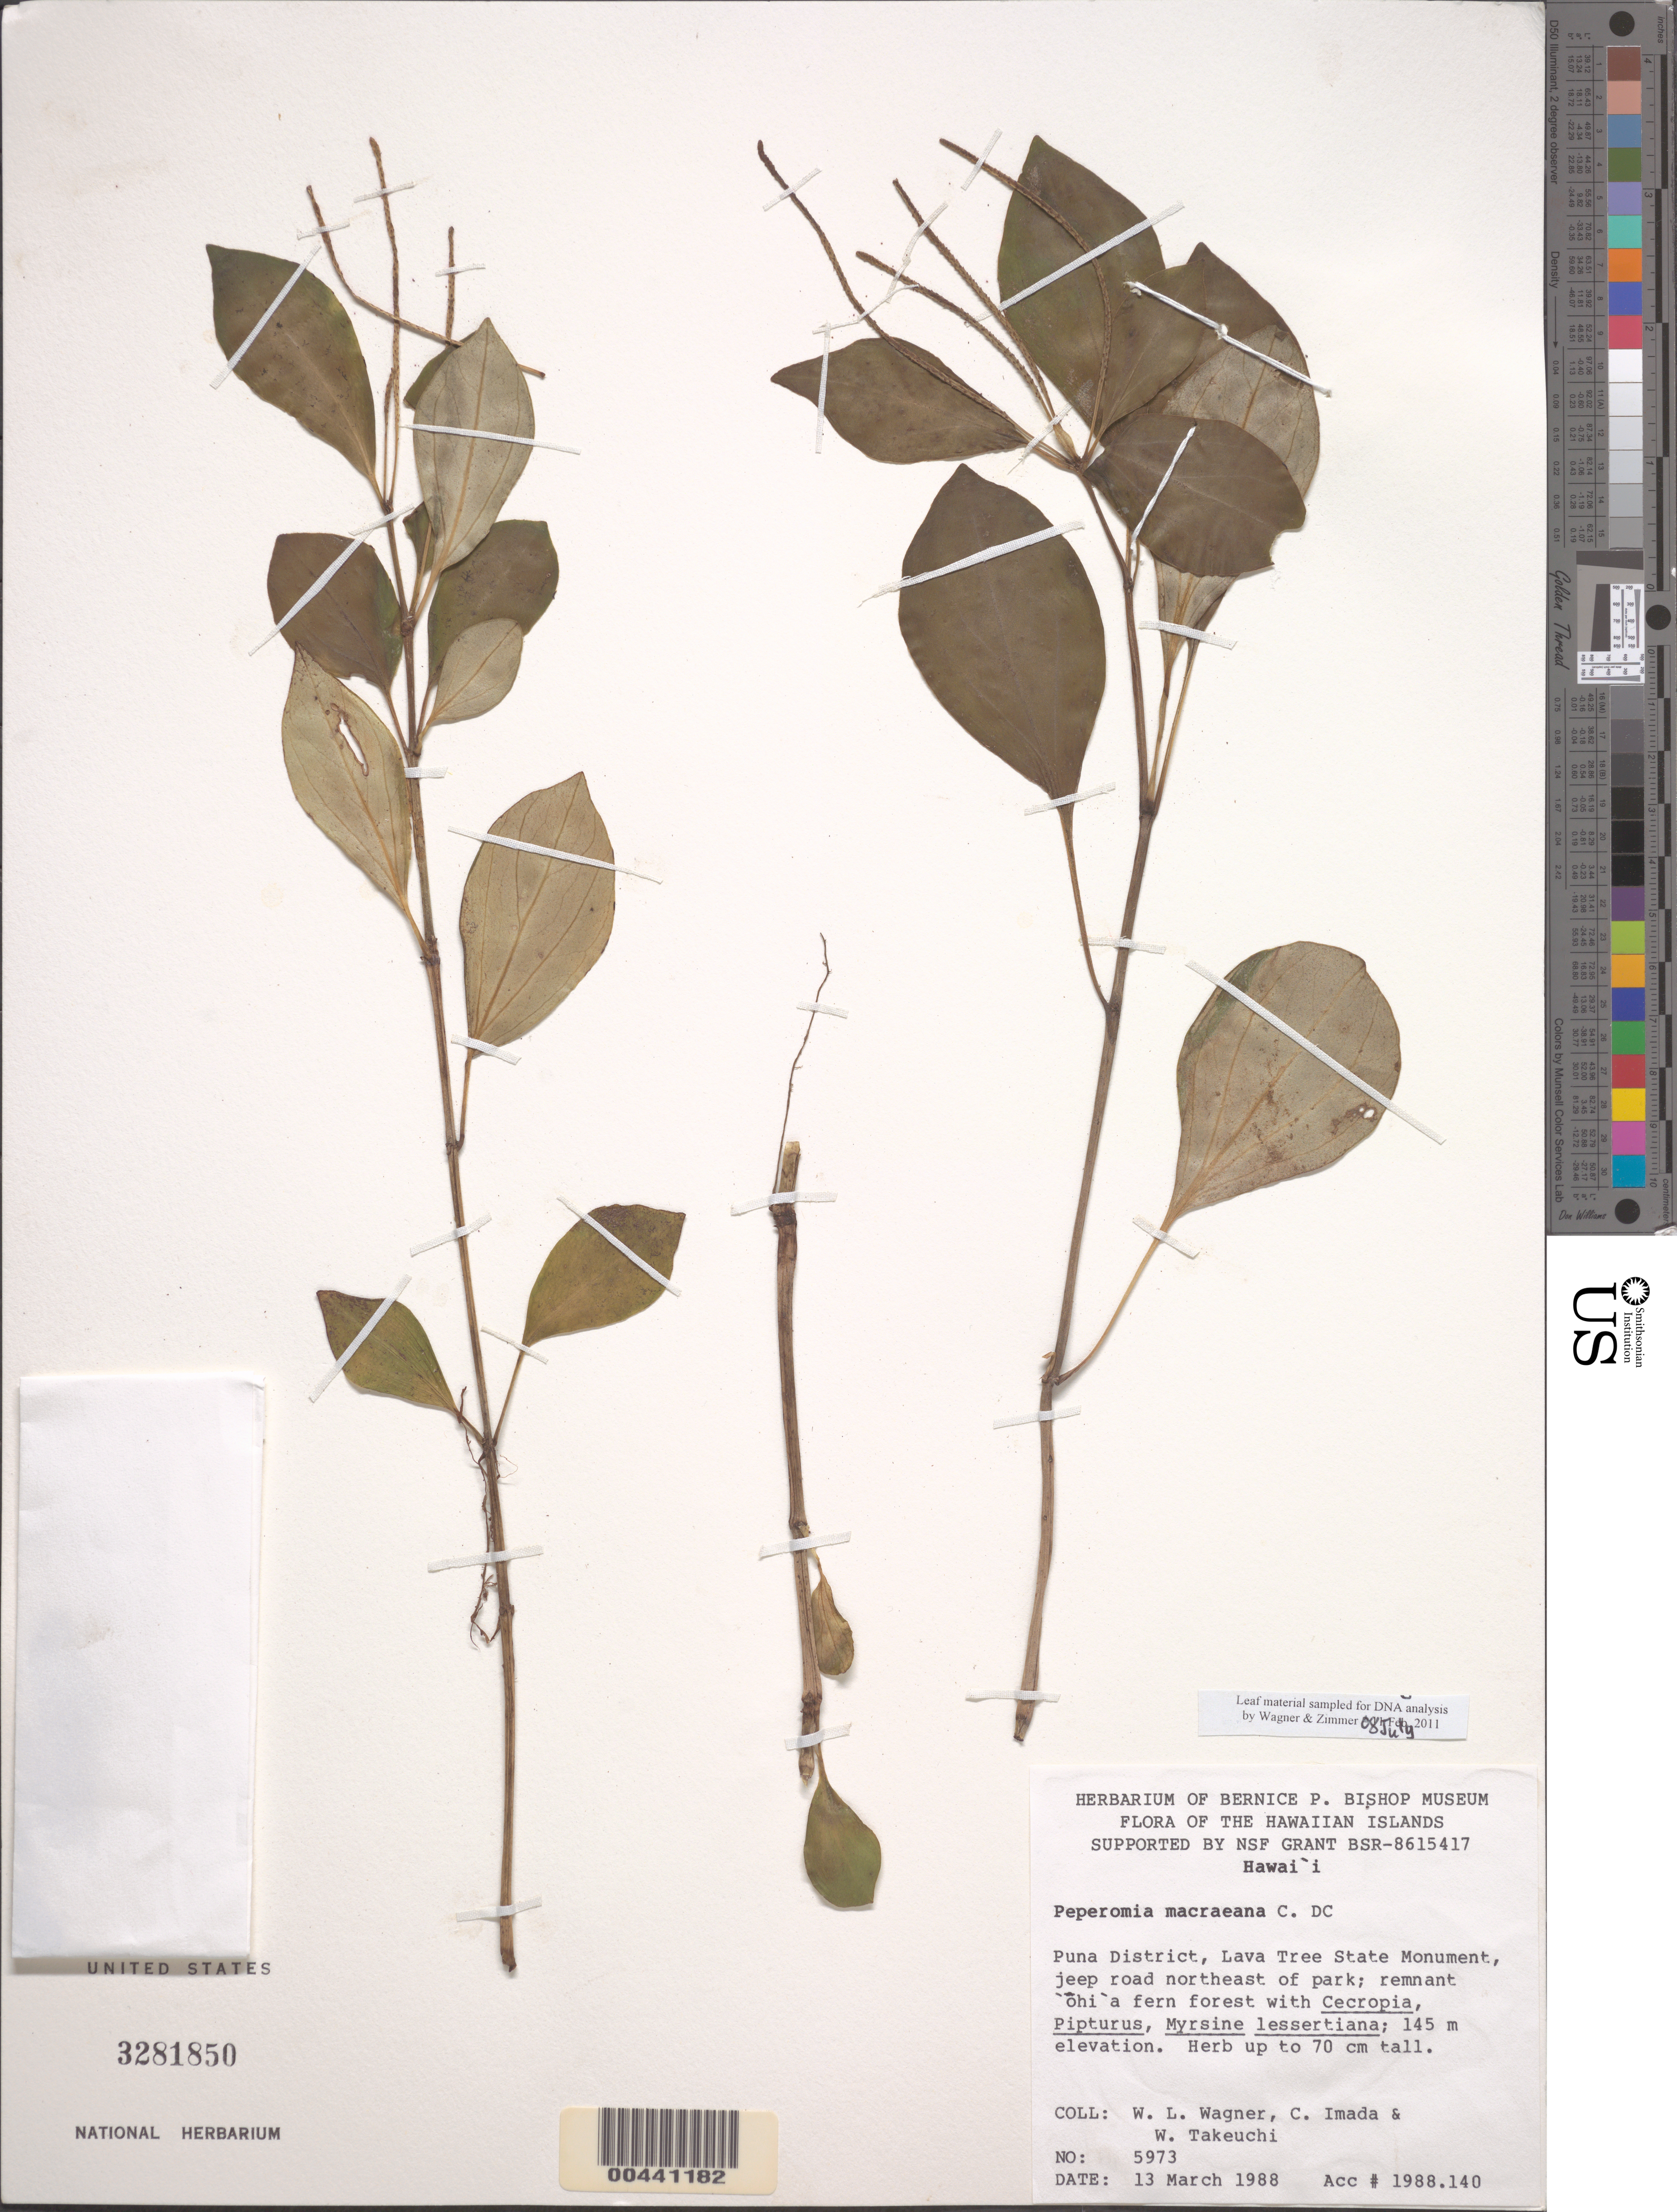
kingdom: Plantae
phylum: Tracheophyta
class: Magnoliopsida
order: Piperales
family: Piperaceae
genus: Peperomia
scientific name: Peperomia macraeana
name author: C. DC.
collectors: W. L. Wagner, C. Imada & W. N. Takeuchi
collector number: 5973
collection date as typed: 13 Mar 1988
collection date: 1988-03-13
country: United States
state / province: Hawaii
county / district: Hawaii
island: Hawaii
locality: Puna District, Lava Tree State Monument, jeep road NE of park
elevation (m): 146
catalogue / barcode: US 3281850